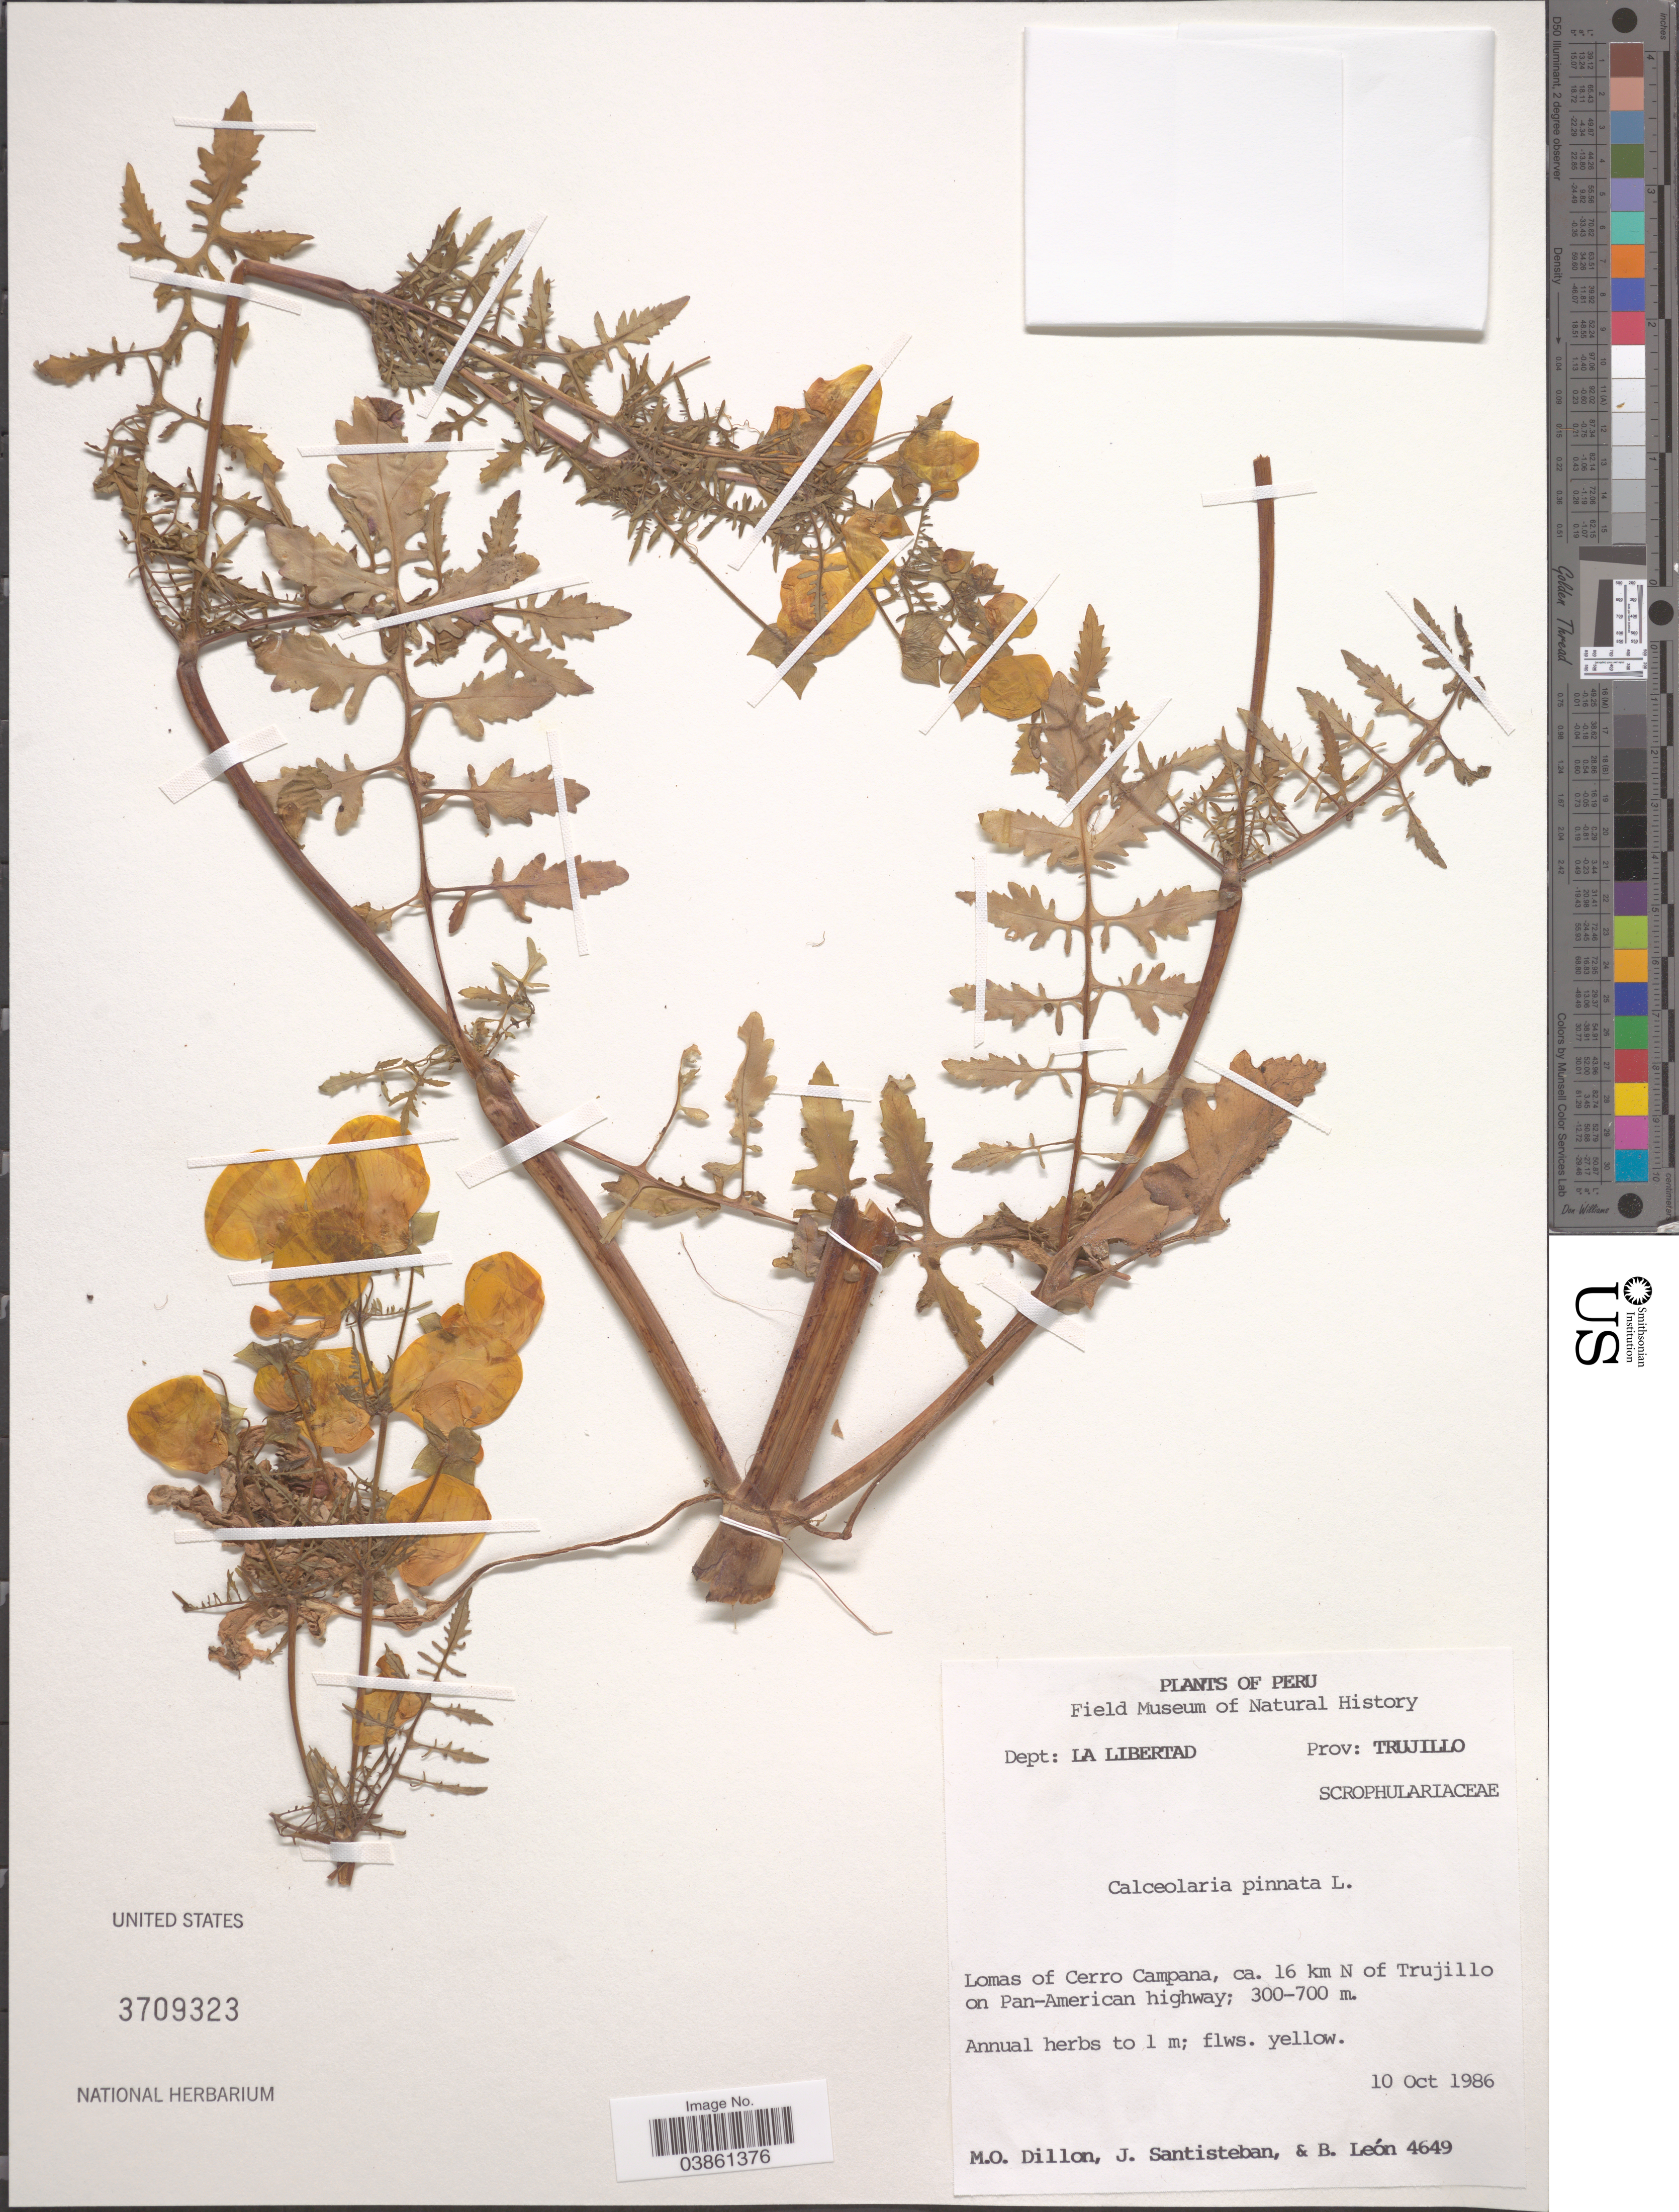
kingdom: Plantae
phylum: Tracheophyta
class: Magnoliopsida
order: Lamiales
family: Calceolariaceae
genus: Calceolaria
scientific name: Calceolaria pinnata subsp. pinnata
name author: L.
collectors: M. O. Dillon, J. Santisteban & B. León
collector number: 4649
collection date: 1986-10-10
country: Peru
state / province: La Libertad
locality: Dept: La Libertad. Prov: Trujillo. Lomas of Cerro Campana, ca. 16 km N of Trujillo on Pan-American highway.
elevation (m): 300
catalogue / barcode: US 3709323